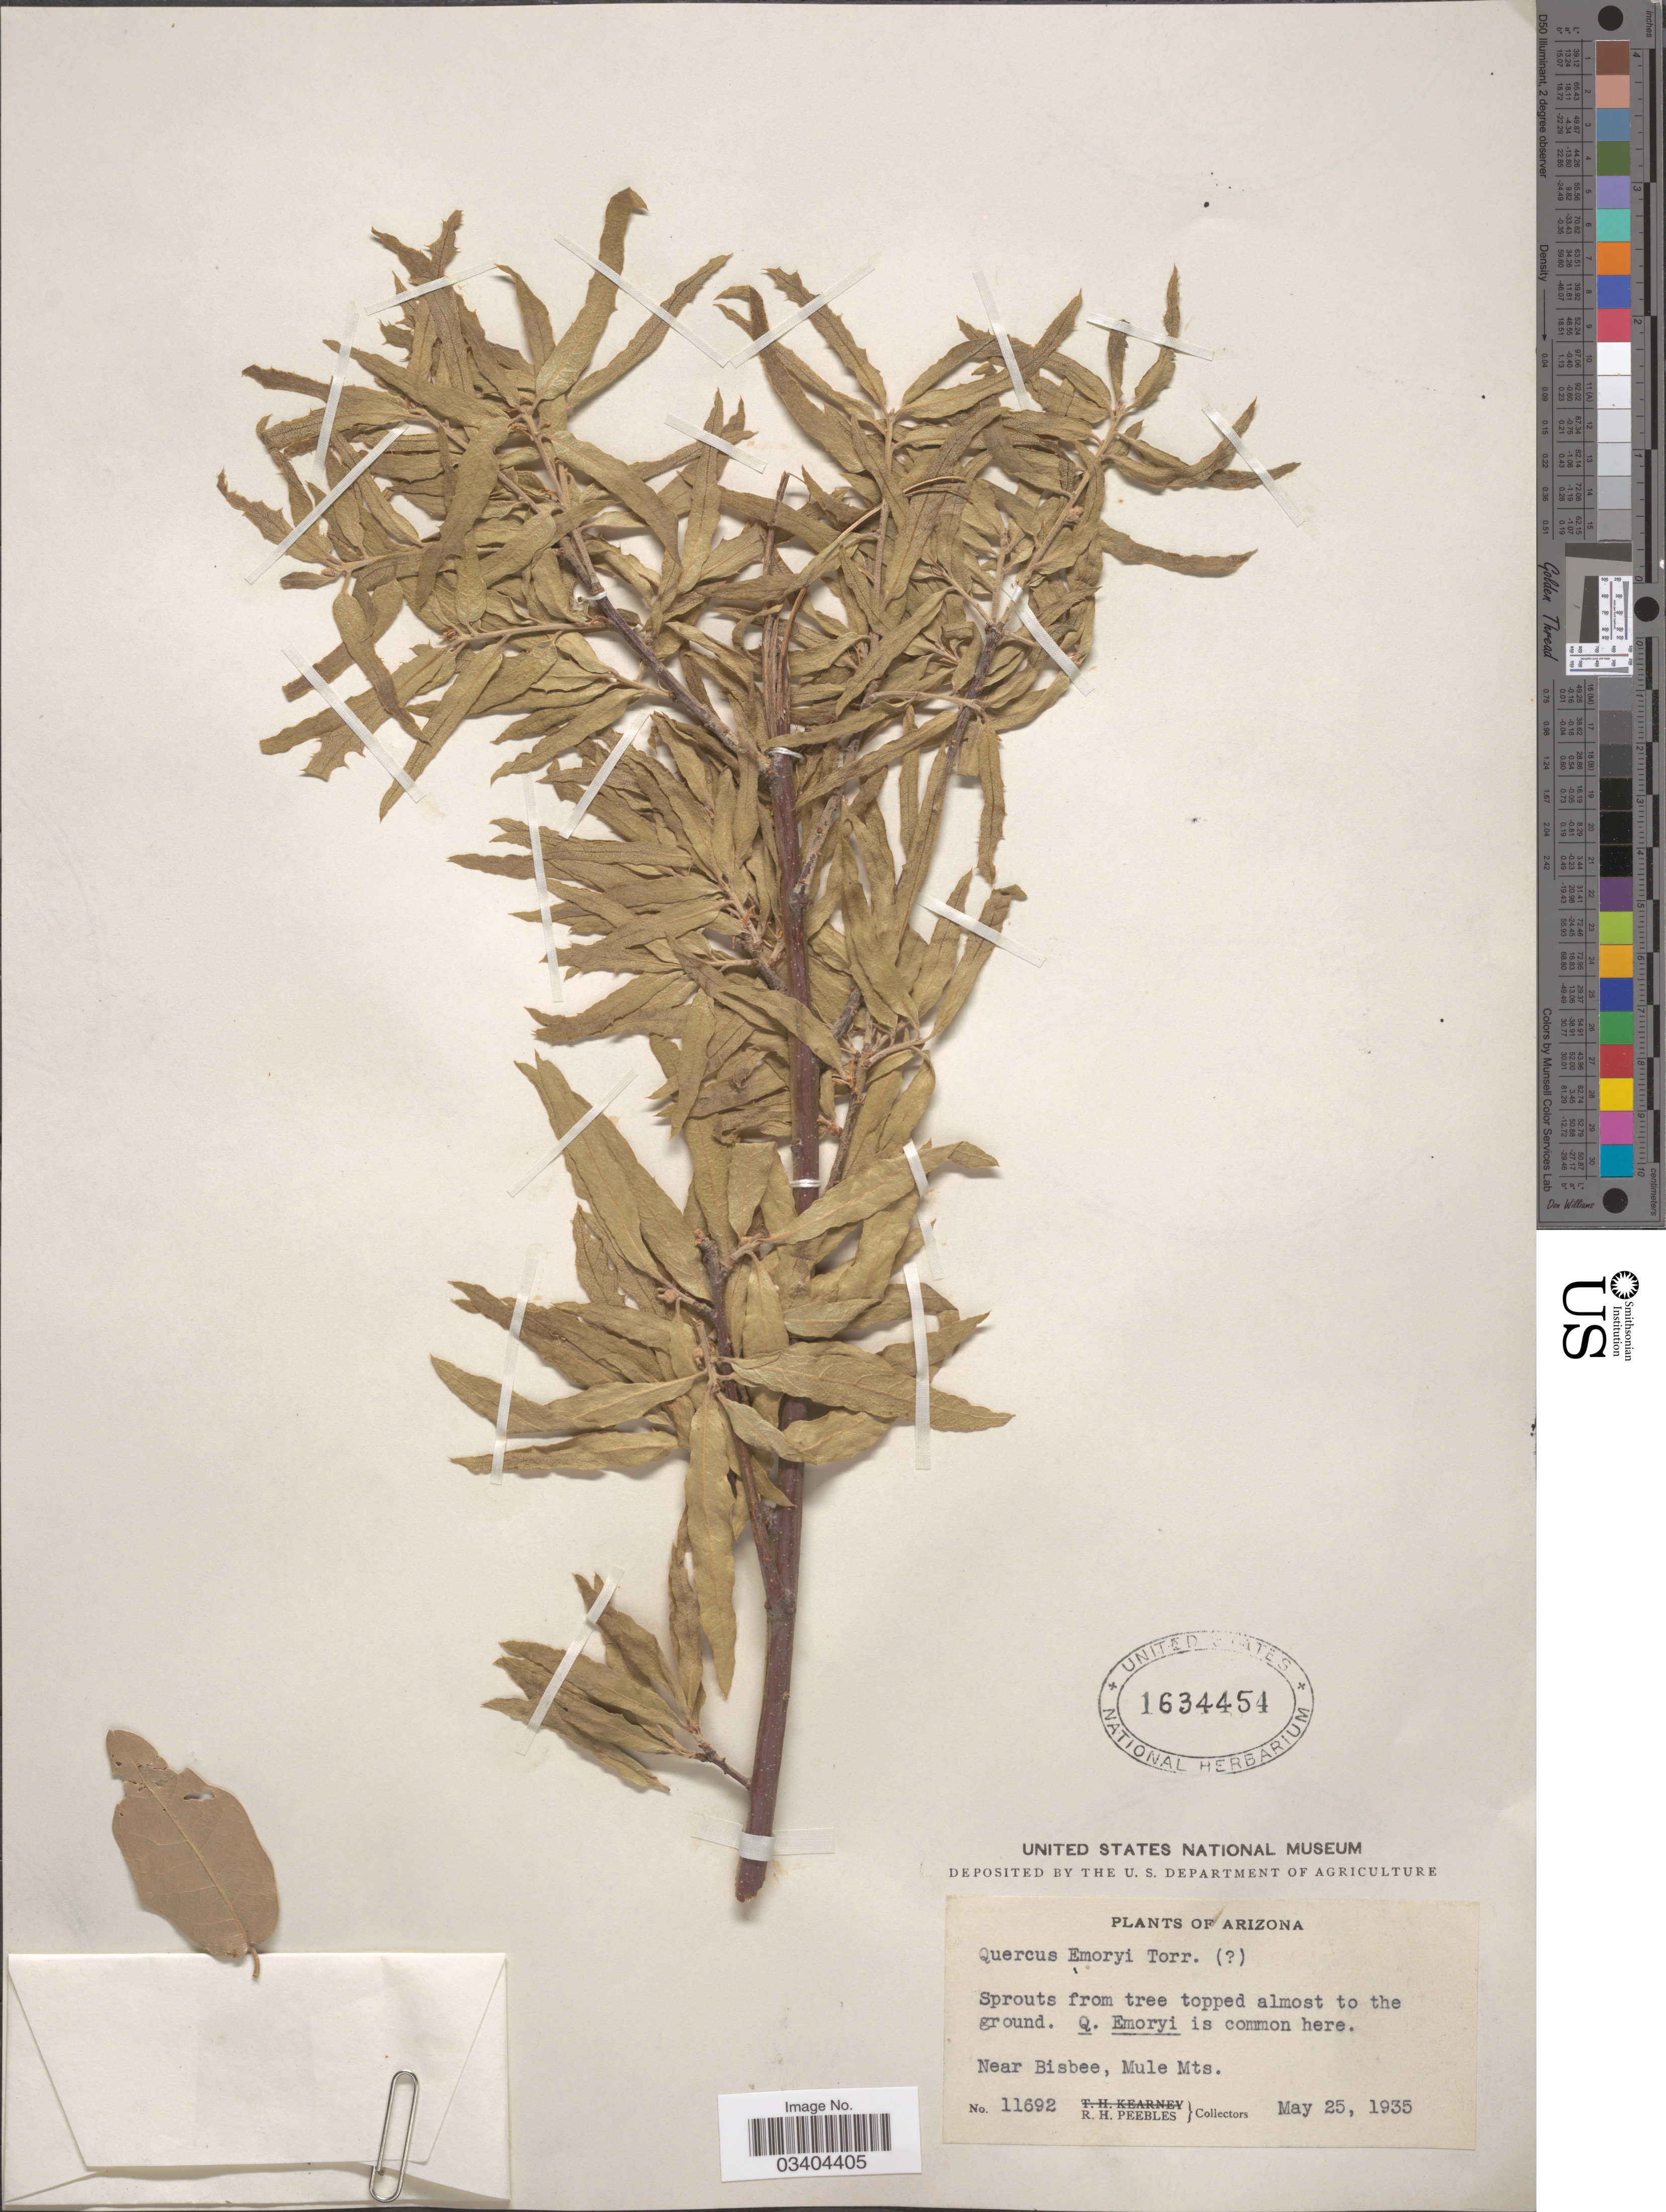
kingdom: Plantae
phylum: Tracheophyta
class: Magnoliopsida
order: Fagales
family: Fagaceae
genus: Quercus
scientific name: Quercus emoryi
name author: Torr. in Emory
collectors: R. H. Peebles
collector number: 11692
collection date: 1935-05-25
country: United States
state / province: Arizona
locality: Near Bisbee, Mule Mts.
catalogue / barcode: US 1634454